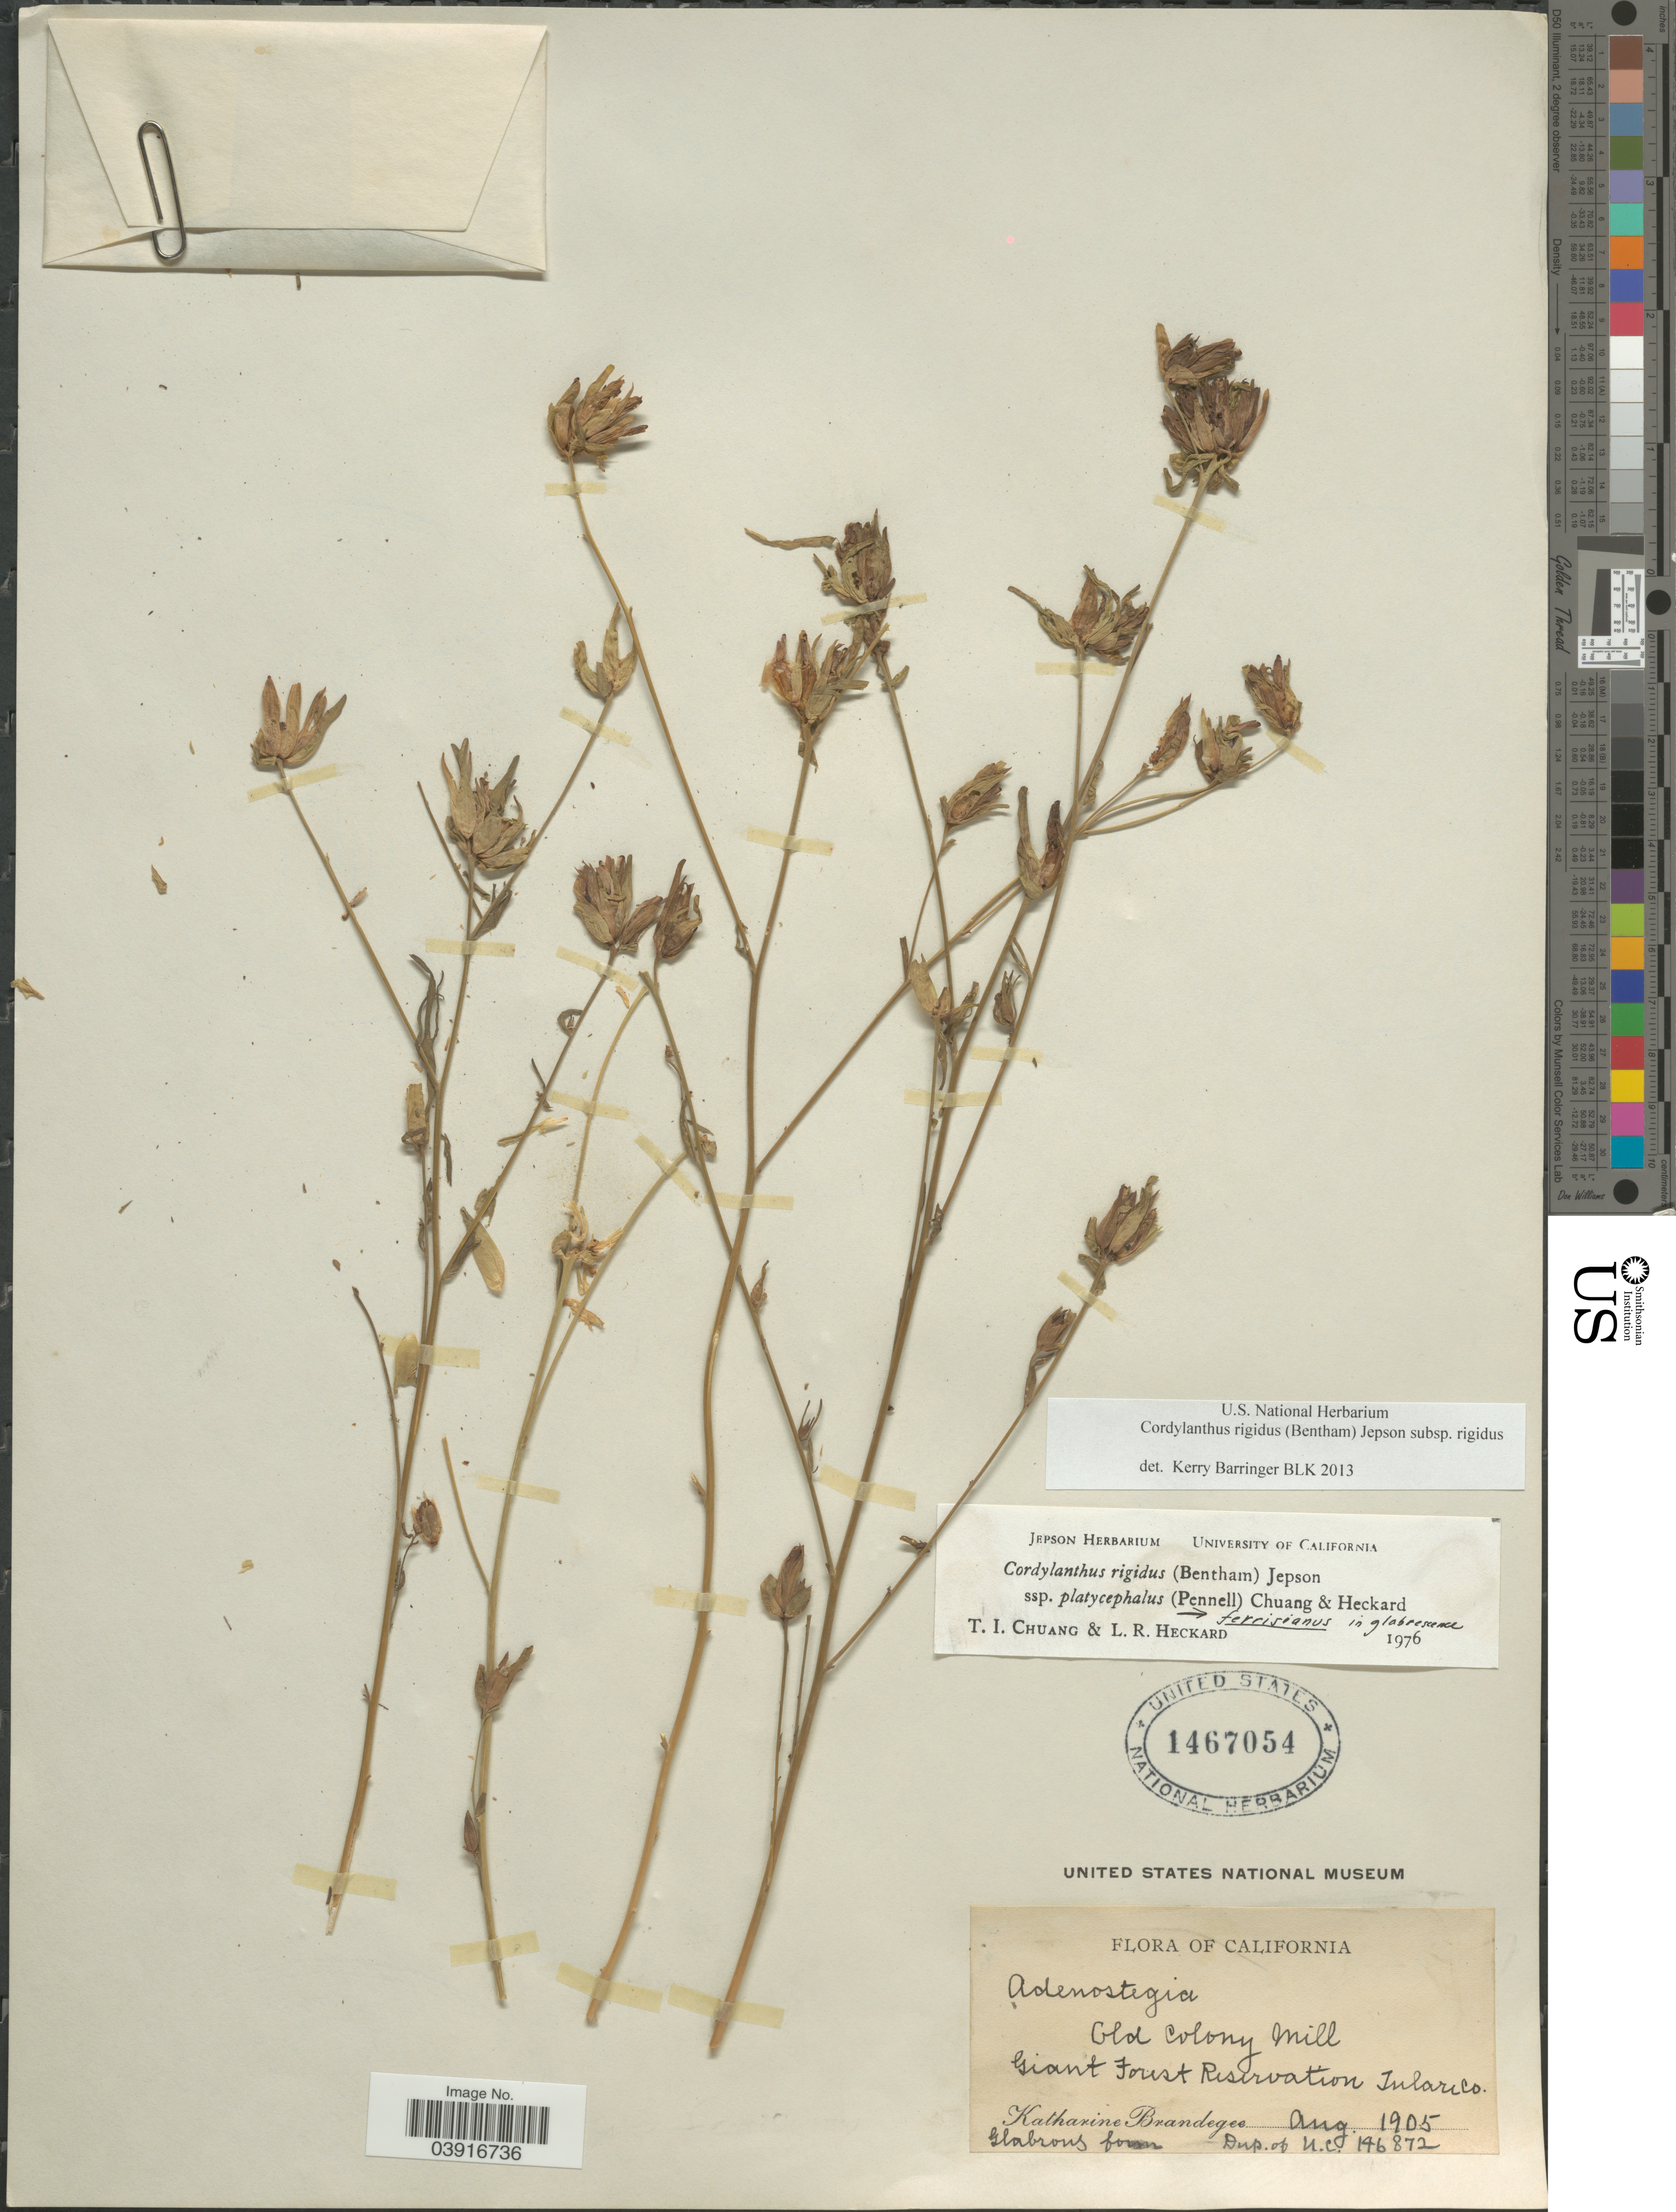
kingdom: Plantae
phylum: Tracheophyta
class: Magnoliopsida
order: Lamiales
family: Orobanchaceae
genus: Cordylanthus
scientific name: Cordylanthus rigidus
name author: (Benth.) Jeps.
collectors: M. K. Brandegee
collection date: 1905-08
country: United States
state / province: California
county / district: Tulare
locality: Old Colony Mill. Giant Forest Reservation. Tulare Co.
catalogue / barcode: US 1467054